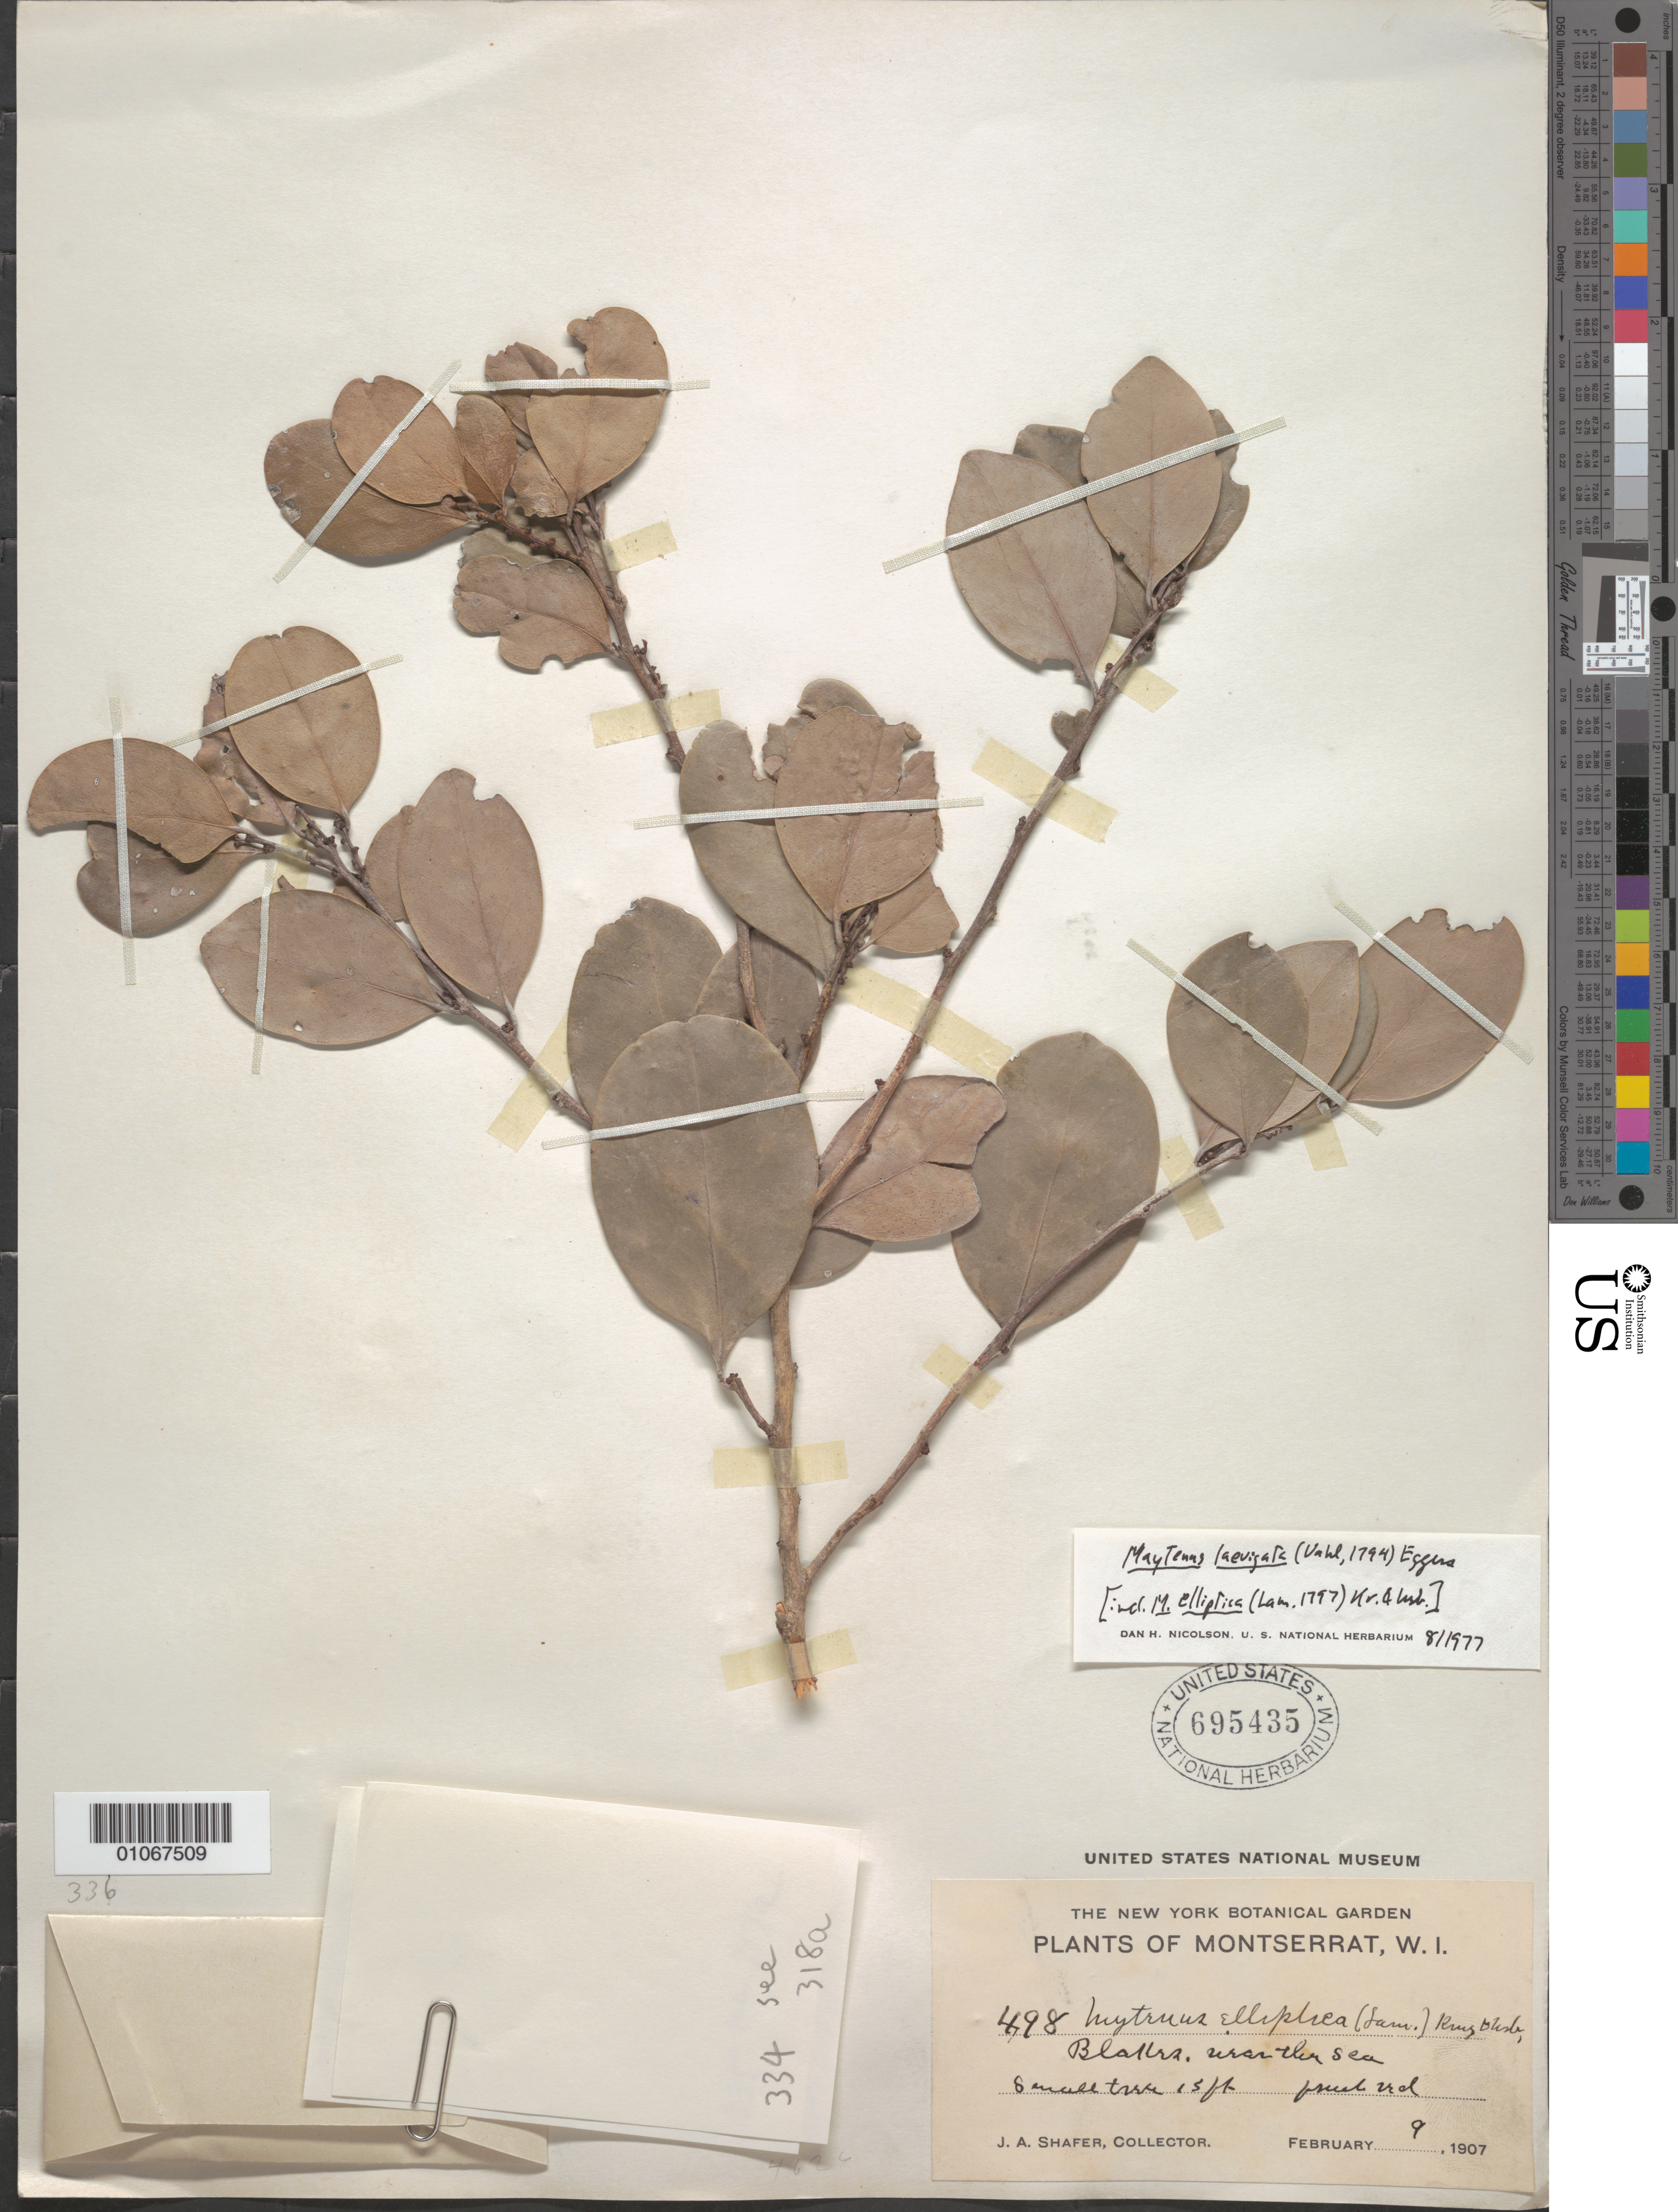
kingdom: Plantae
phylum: Tracheophyta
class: Magnoliopsida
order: Celastrales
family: Celastraceae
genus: Maytenus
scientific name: Maytenus laevigatus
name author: (Vahl) Griseb. ex Eggers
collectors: J. A. Shafer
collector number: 498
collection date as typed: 09 Feb 1907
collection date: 1907-02-09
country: Montserrat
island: Montserrat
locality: Small tree 15ft.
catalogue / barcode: US 695435